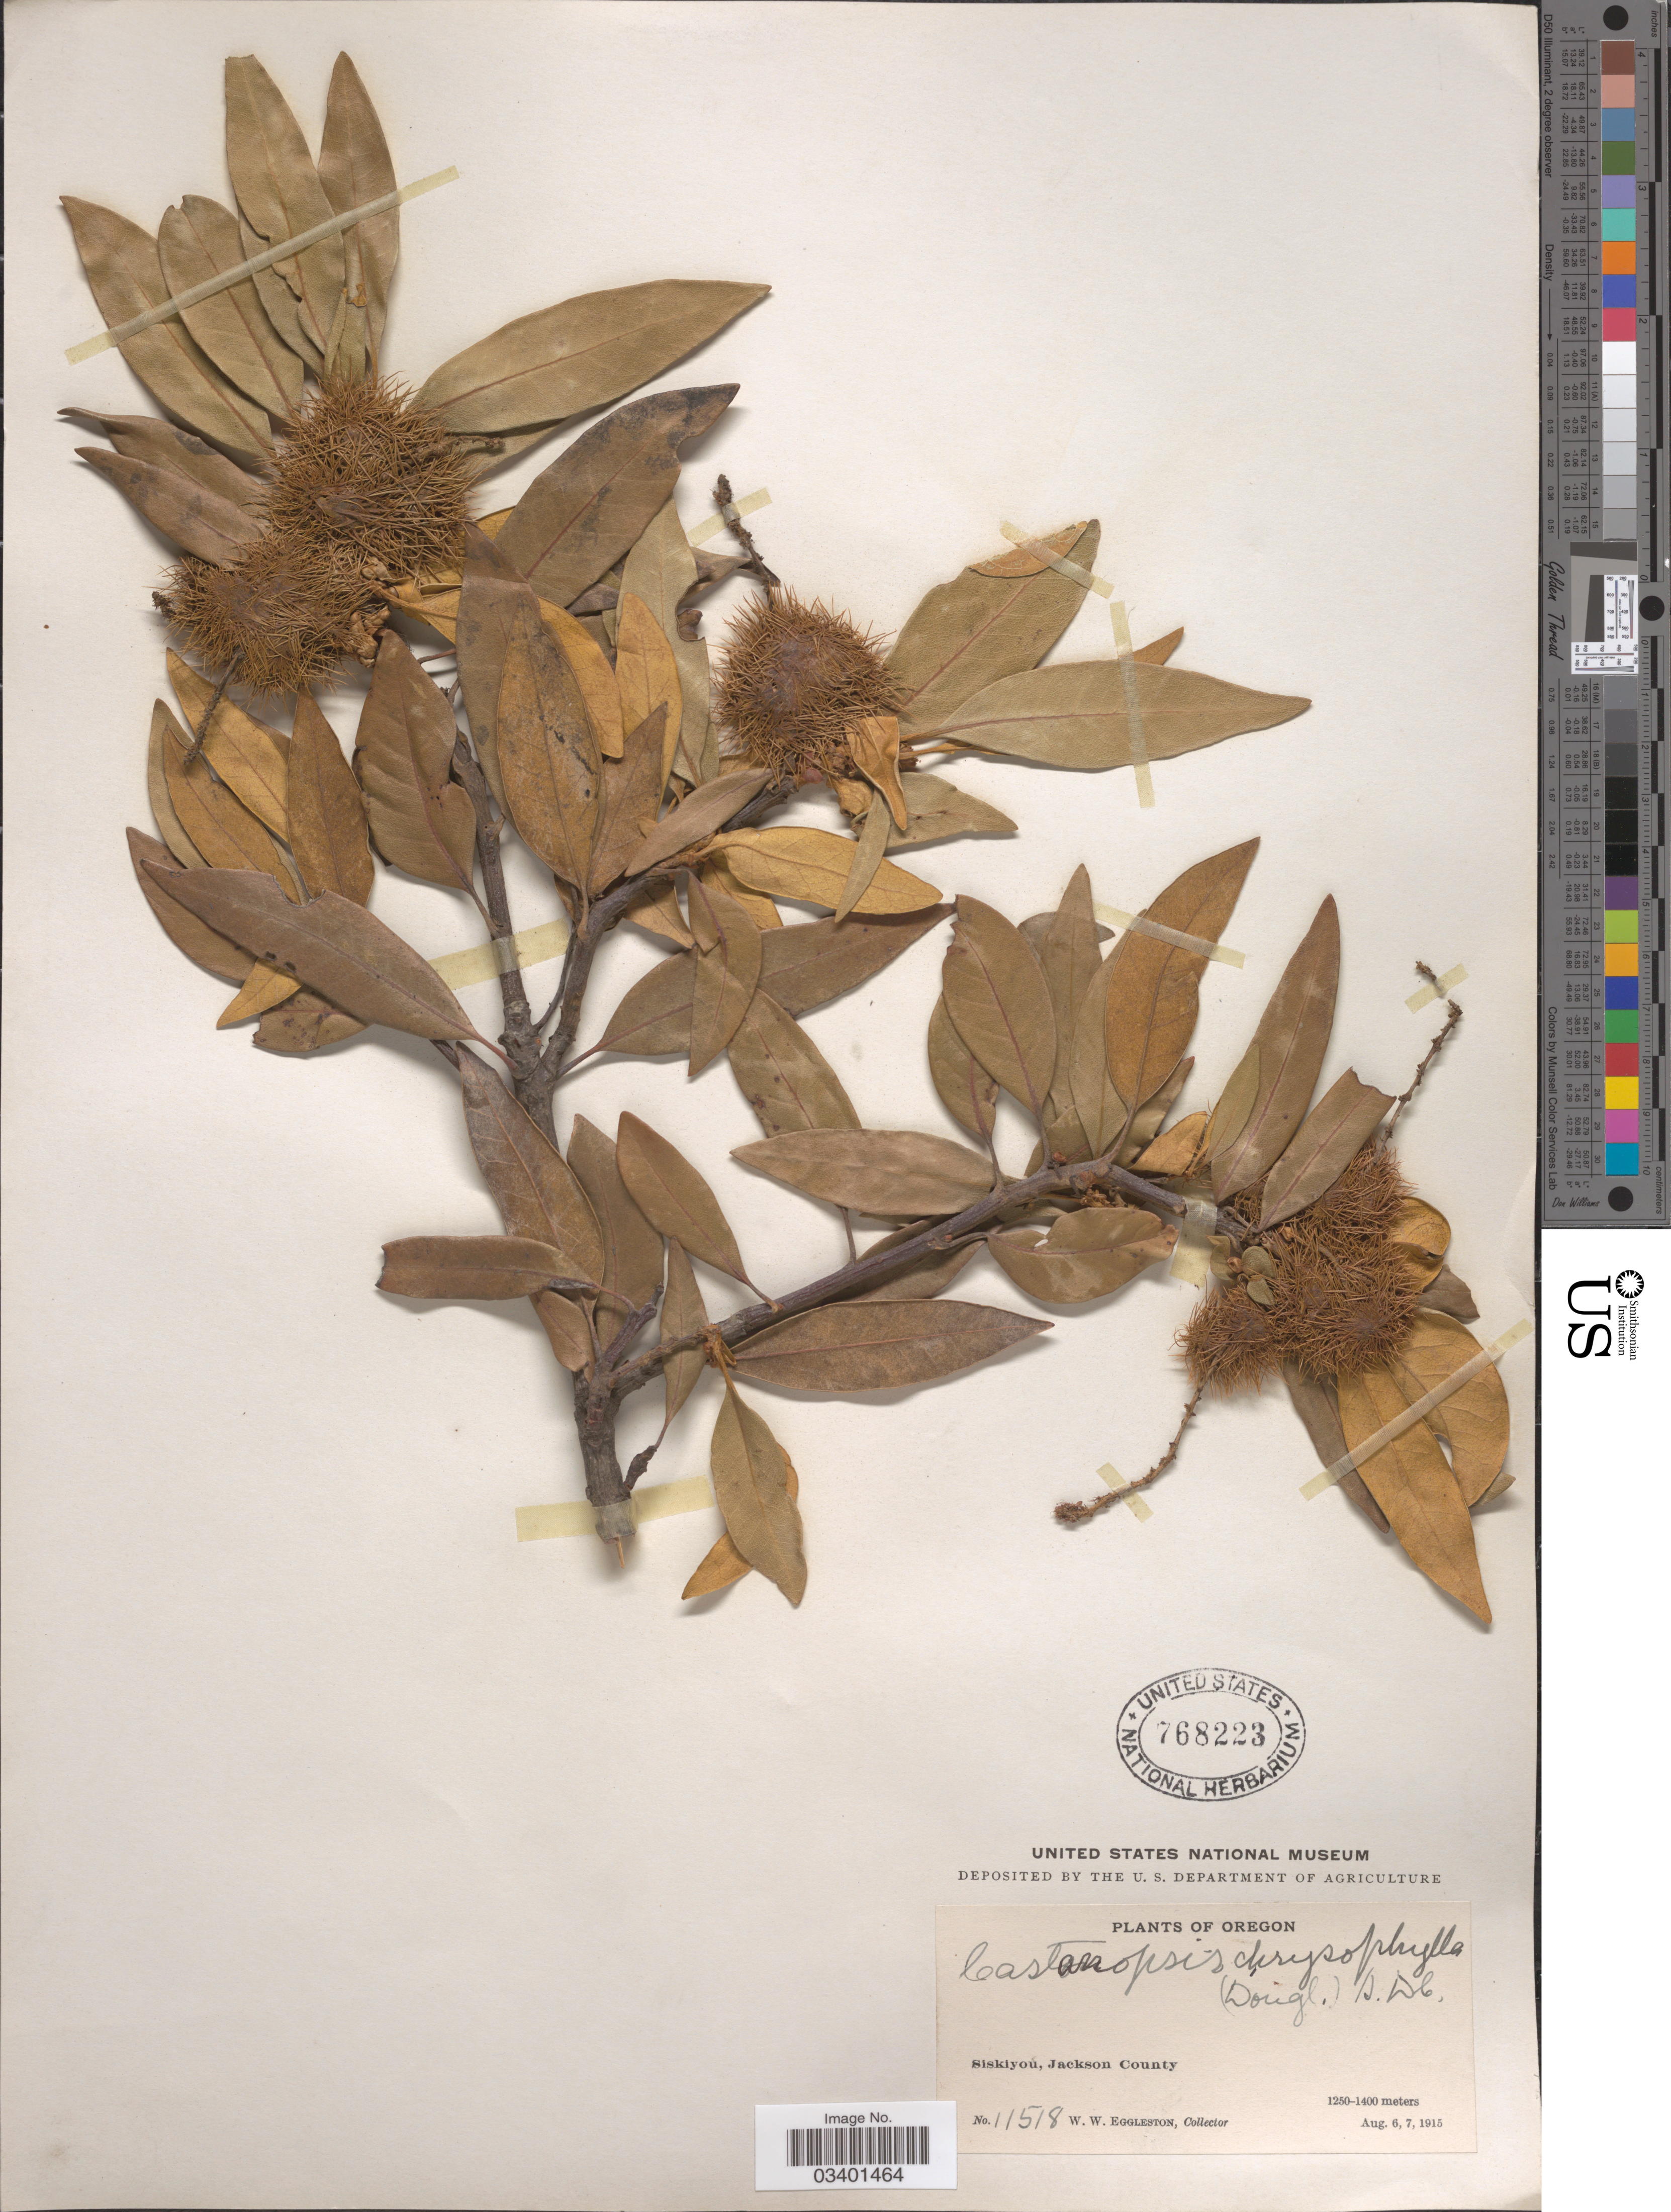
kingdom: Plantae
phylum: Tracheophyta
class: Magnoliopsida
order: Fagales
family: Fagaceae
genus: Chrysolepis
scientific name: Chrysolepis chrysophylla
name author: (Douglas ex Hook.) Hjelmq.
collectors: W. W. Eggleston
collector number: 11518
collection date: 1915-08-06/1915-08-07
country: United States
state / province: Oregon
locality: Siskiyou, Jackson County.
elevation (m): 1250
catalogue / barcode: US 768223